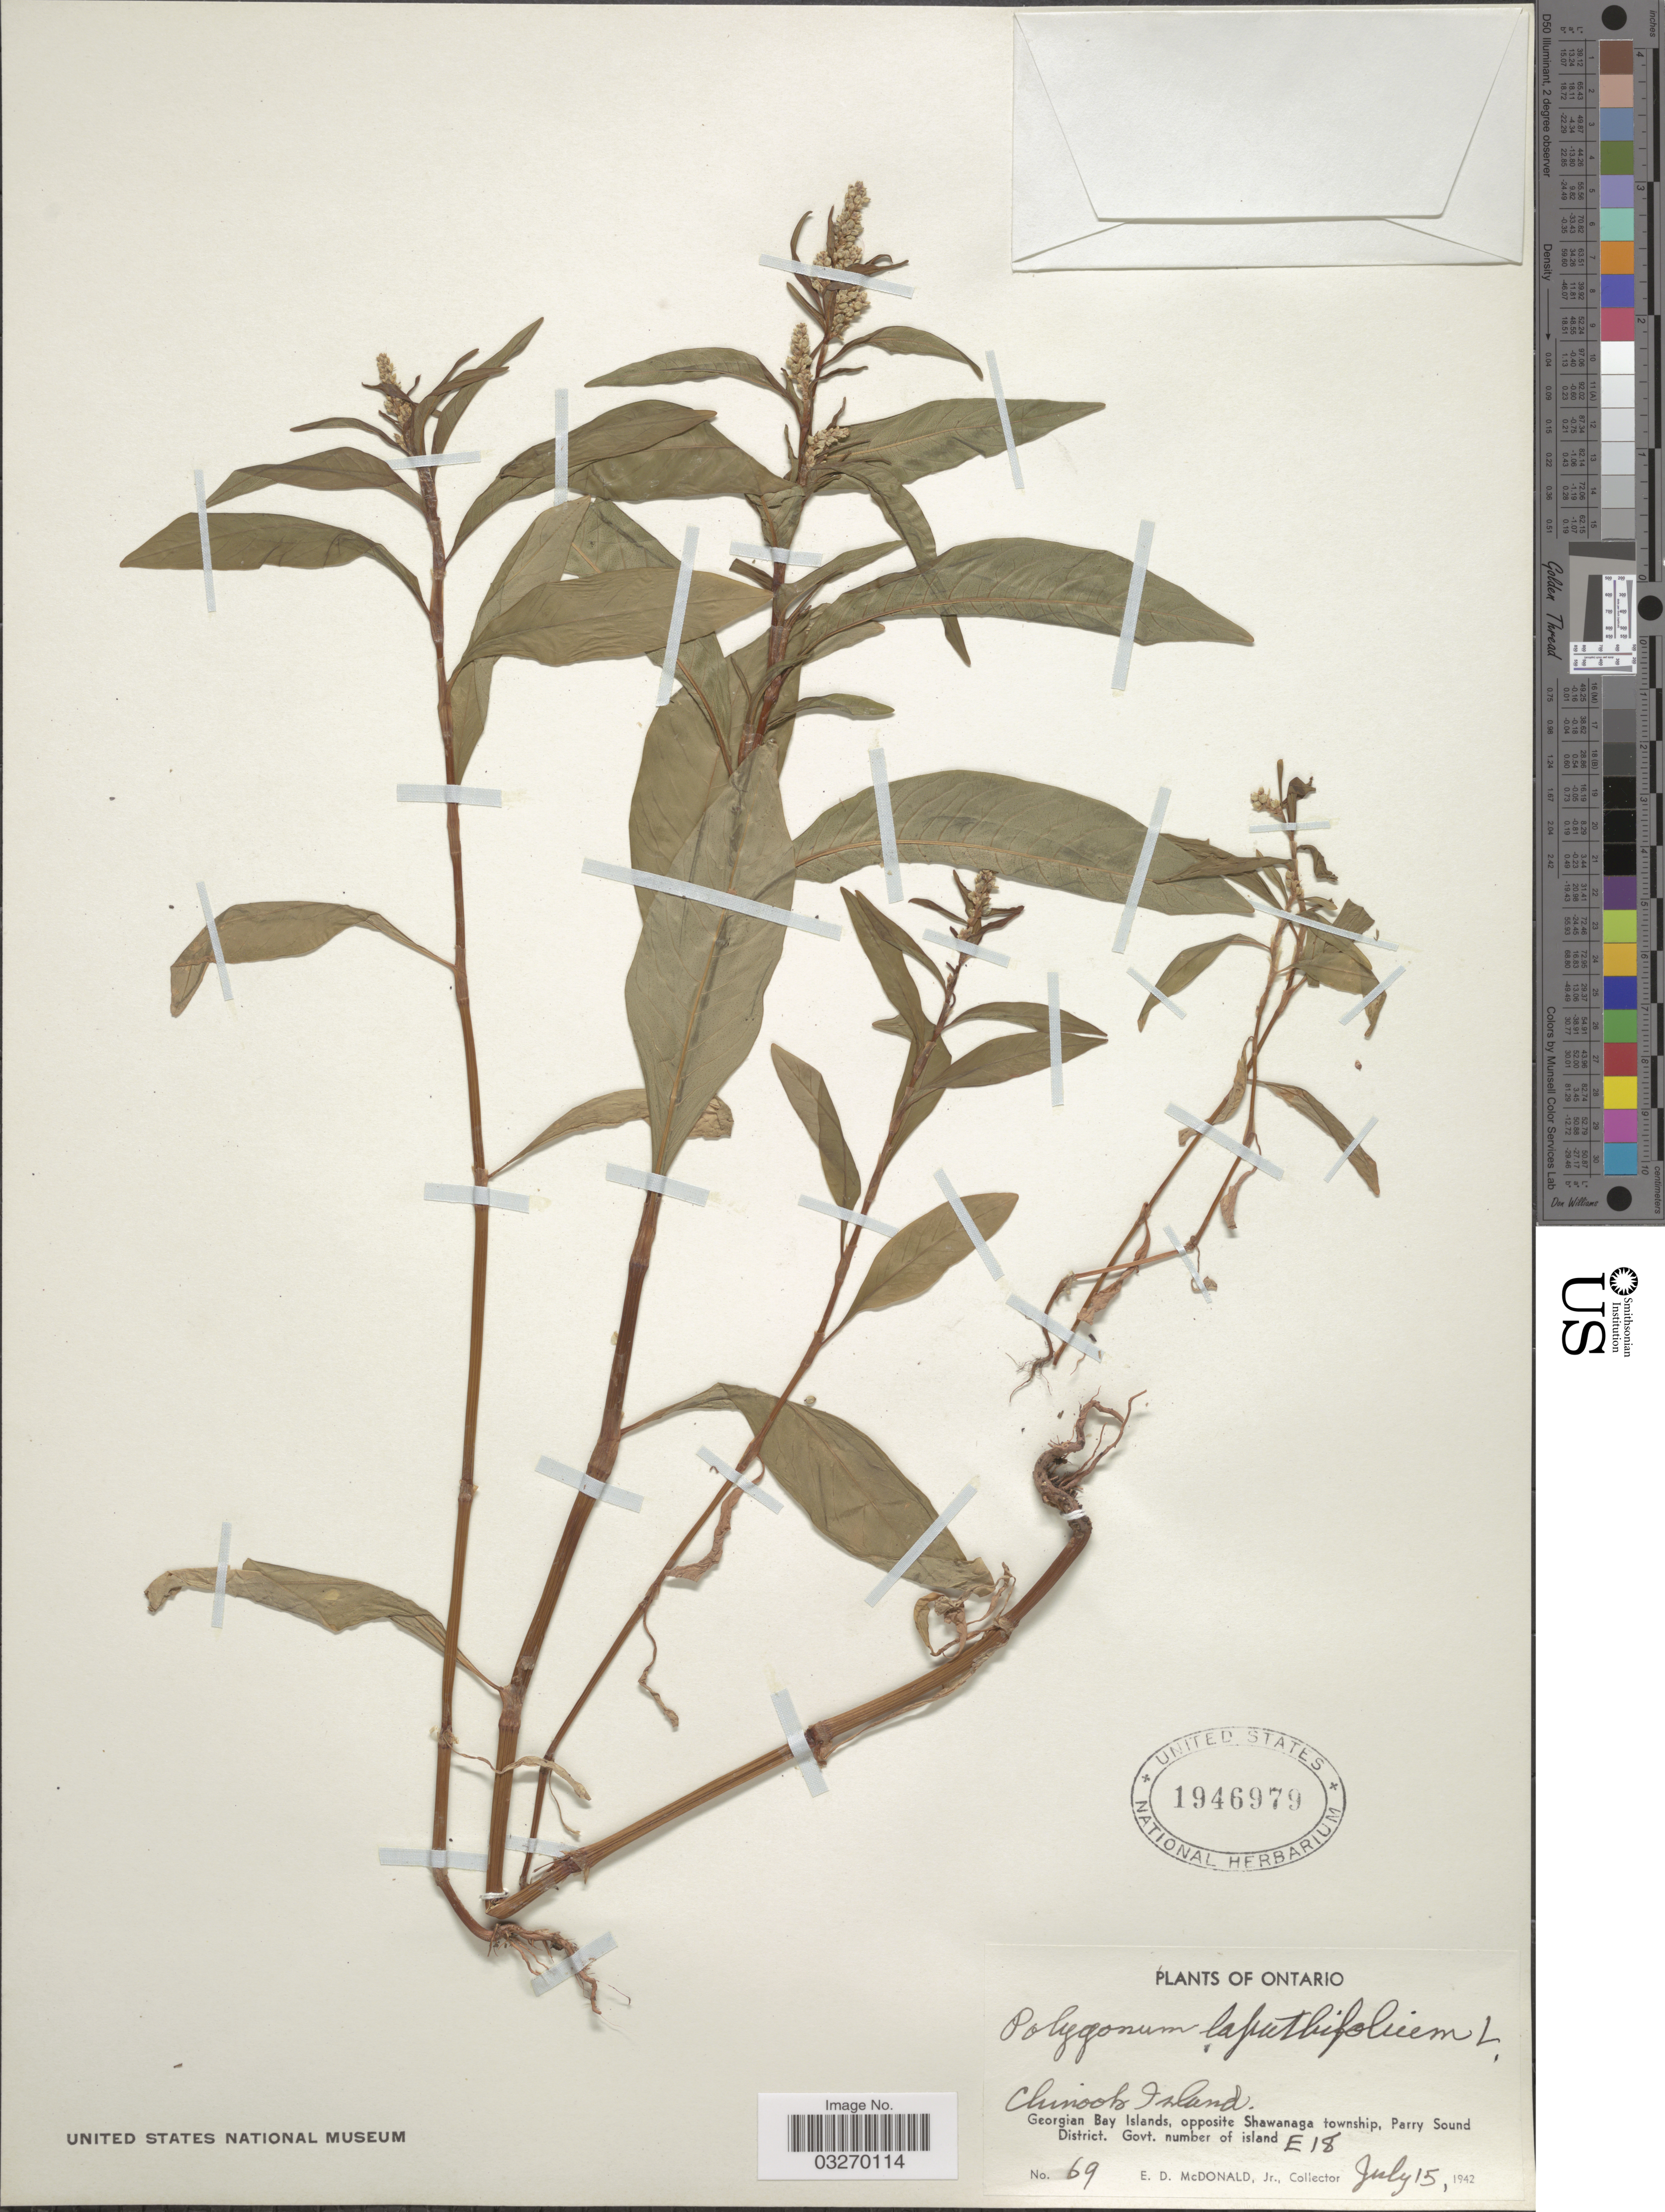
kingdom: Plantae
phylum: Tracheophyta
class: Magnoliopsida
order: Caryophyllales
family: Polygonaceae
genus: Persicaria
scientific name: Persicaria lapathifolia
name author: (L.) Delarbre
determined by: Atha, D. E.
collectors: E. D. McDonald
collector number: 69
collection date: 1942-07-15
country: Canada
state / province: Ontario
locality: Chinook Island. Georgian Bay Islands, opposite Shawanaga township, Parry Sound District. Govt. number of island E 18.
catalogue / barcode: US 1946979